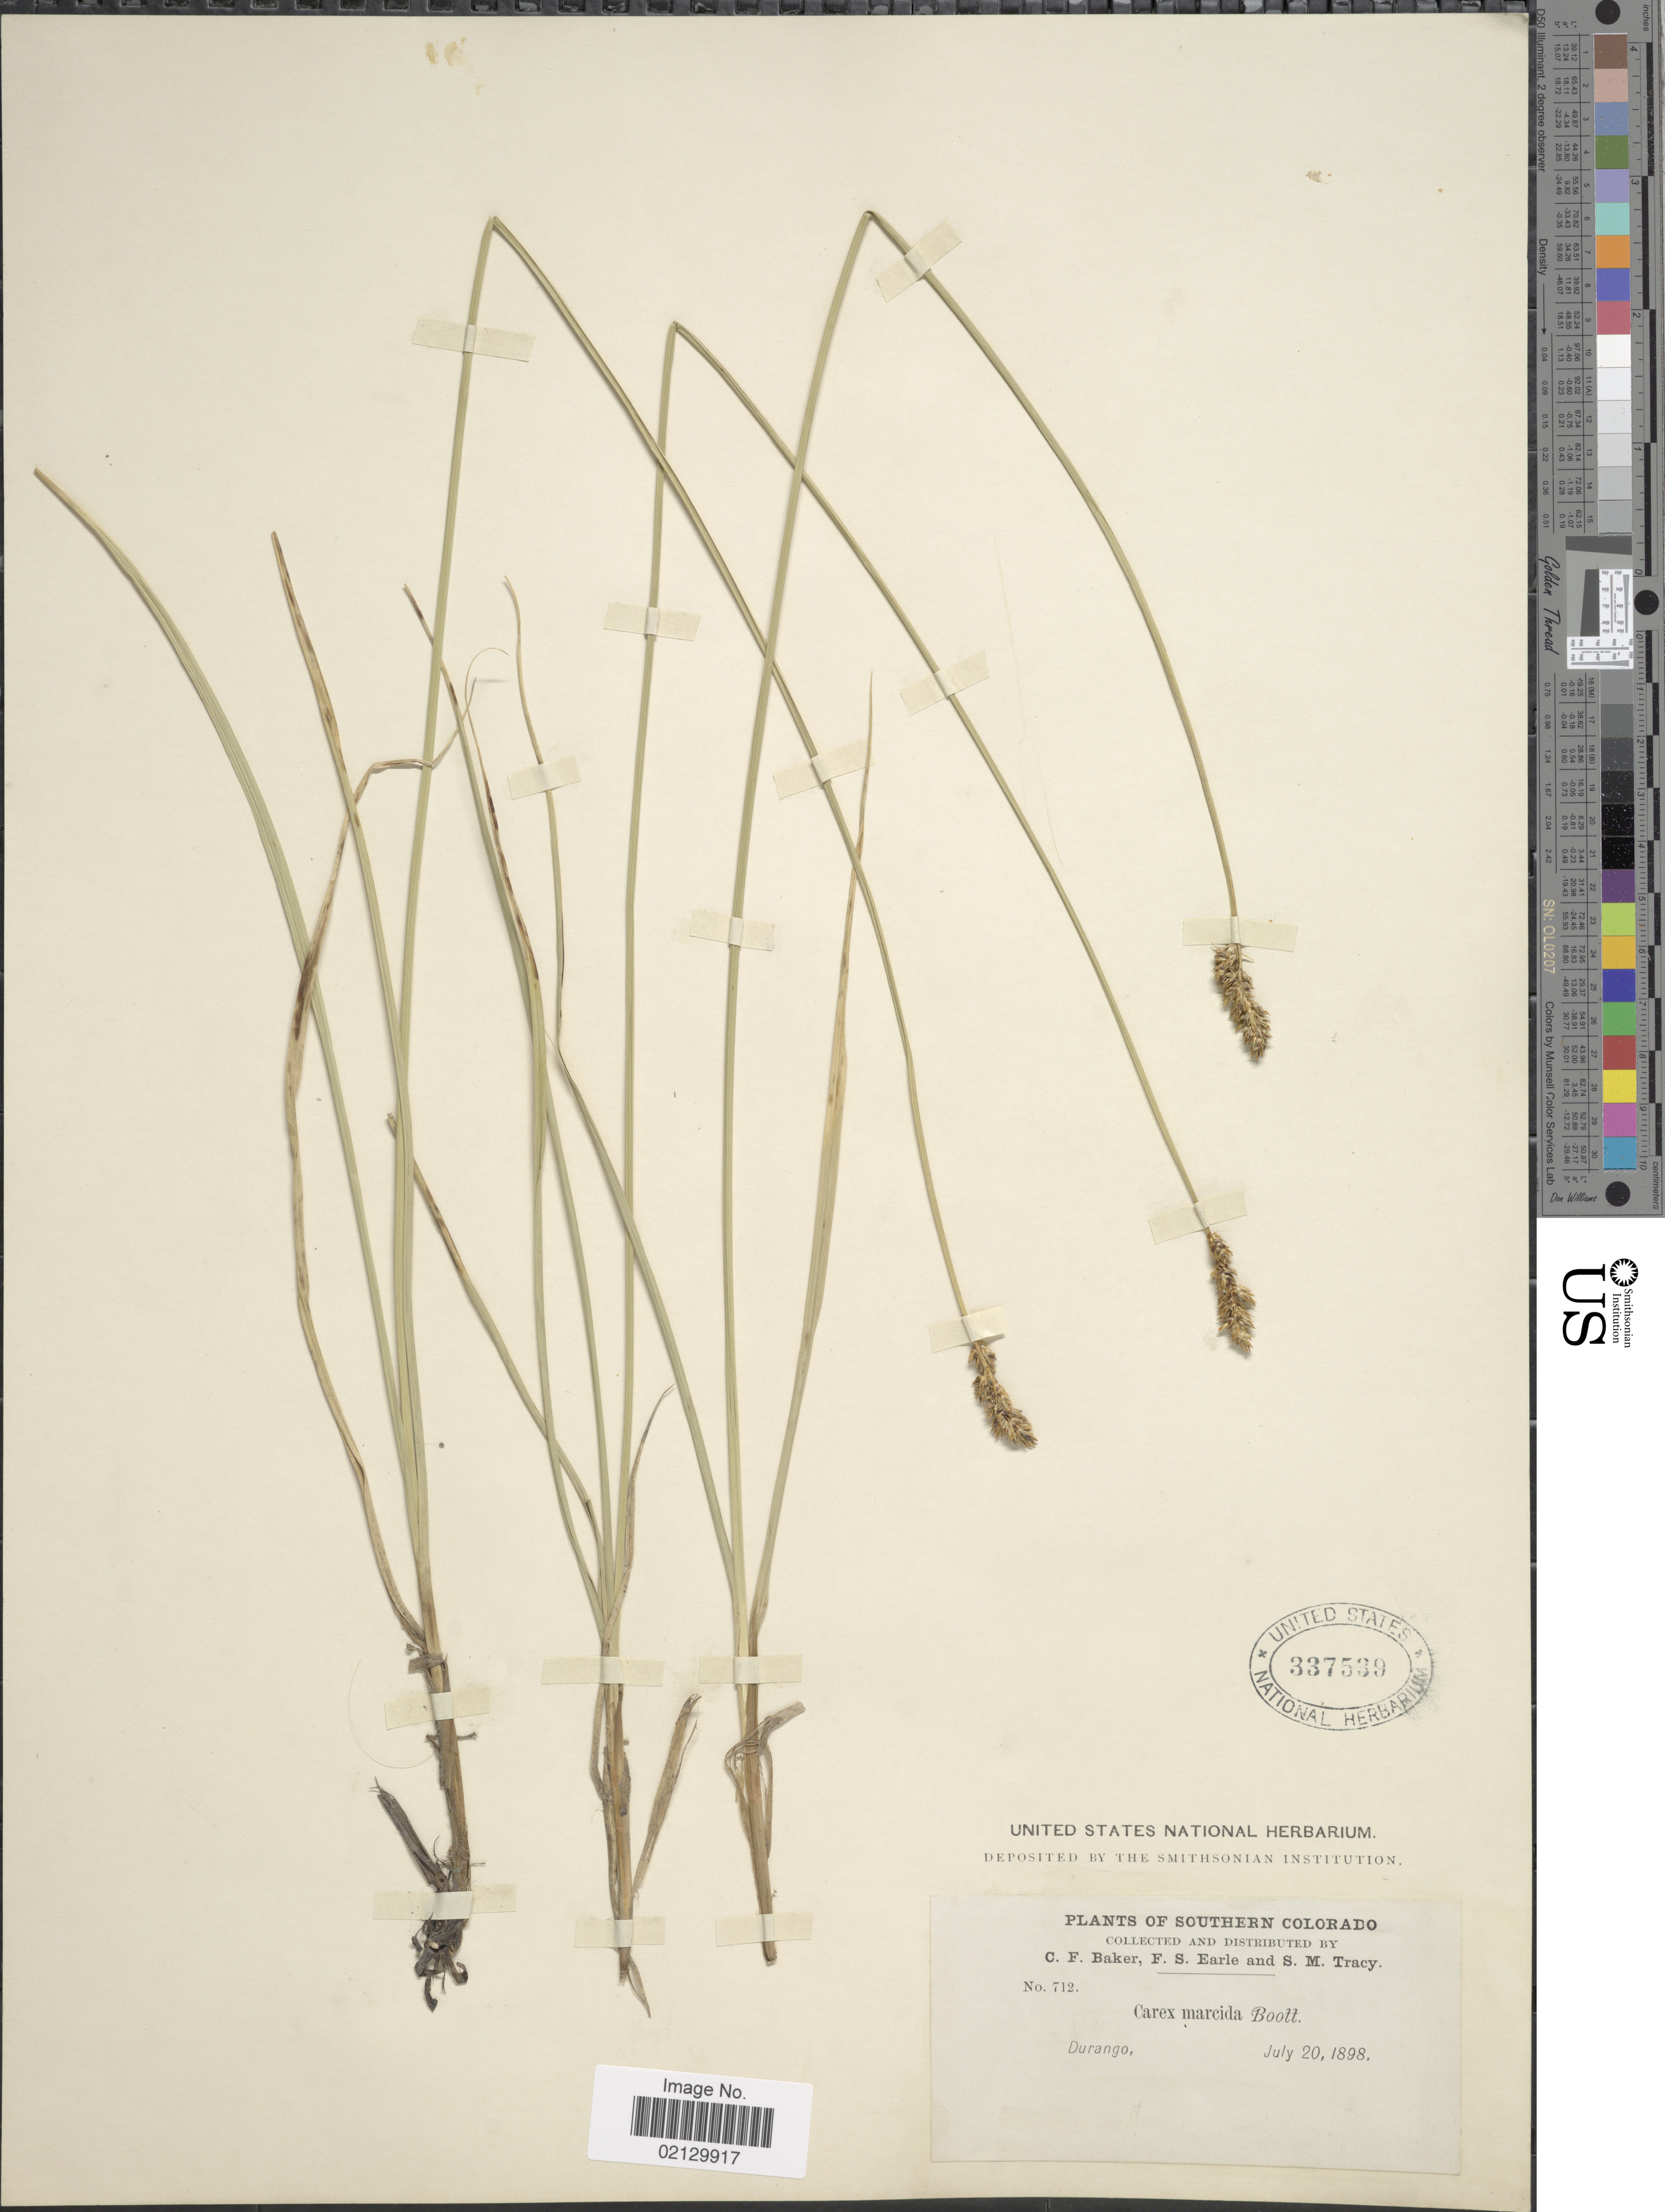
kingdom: Plantae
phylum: Tracheophyta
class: Liliopsida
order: Poales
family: Cyperaceae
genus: Carex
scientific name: Carex praegracilis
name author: W. Boott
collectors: C. F. Baker, F. S. Earle & S. M. Tracy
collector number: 712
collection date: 1898-07-20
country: United States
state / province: Colorado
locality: Southern Colorado, Durango.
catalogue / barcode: US 337539